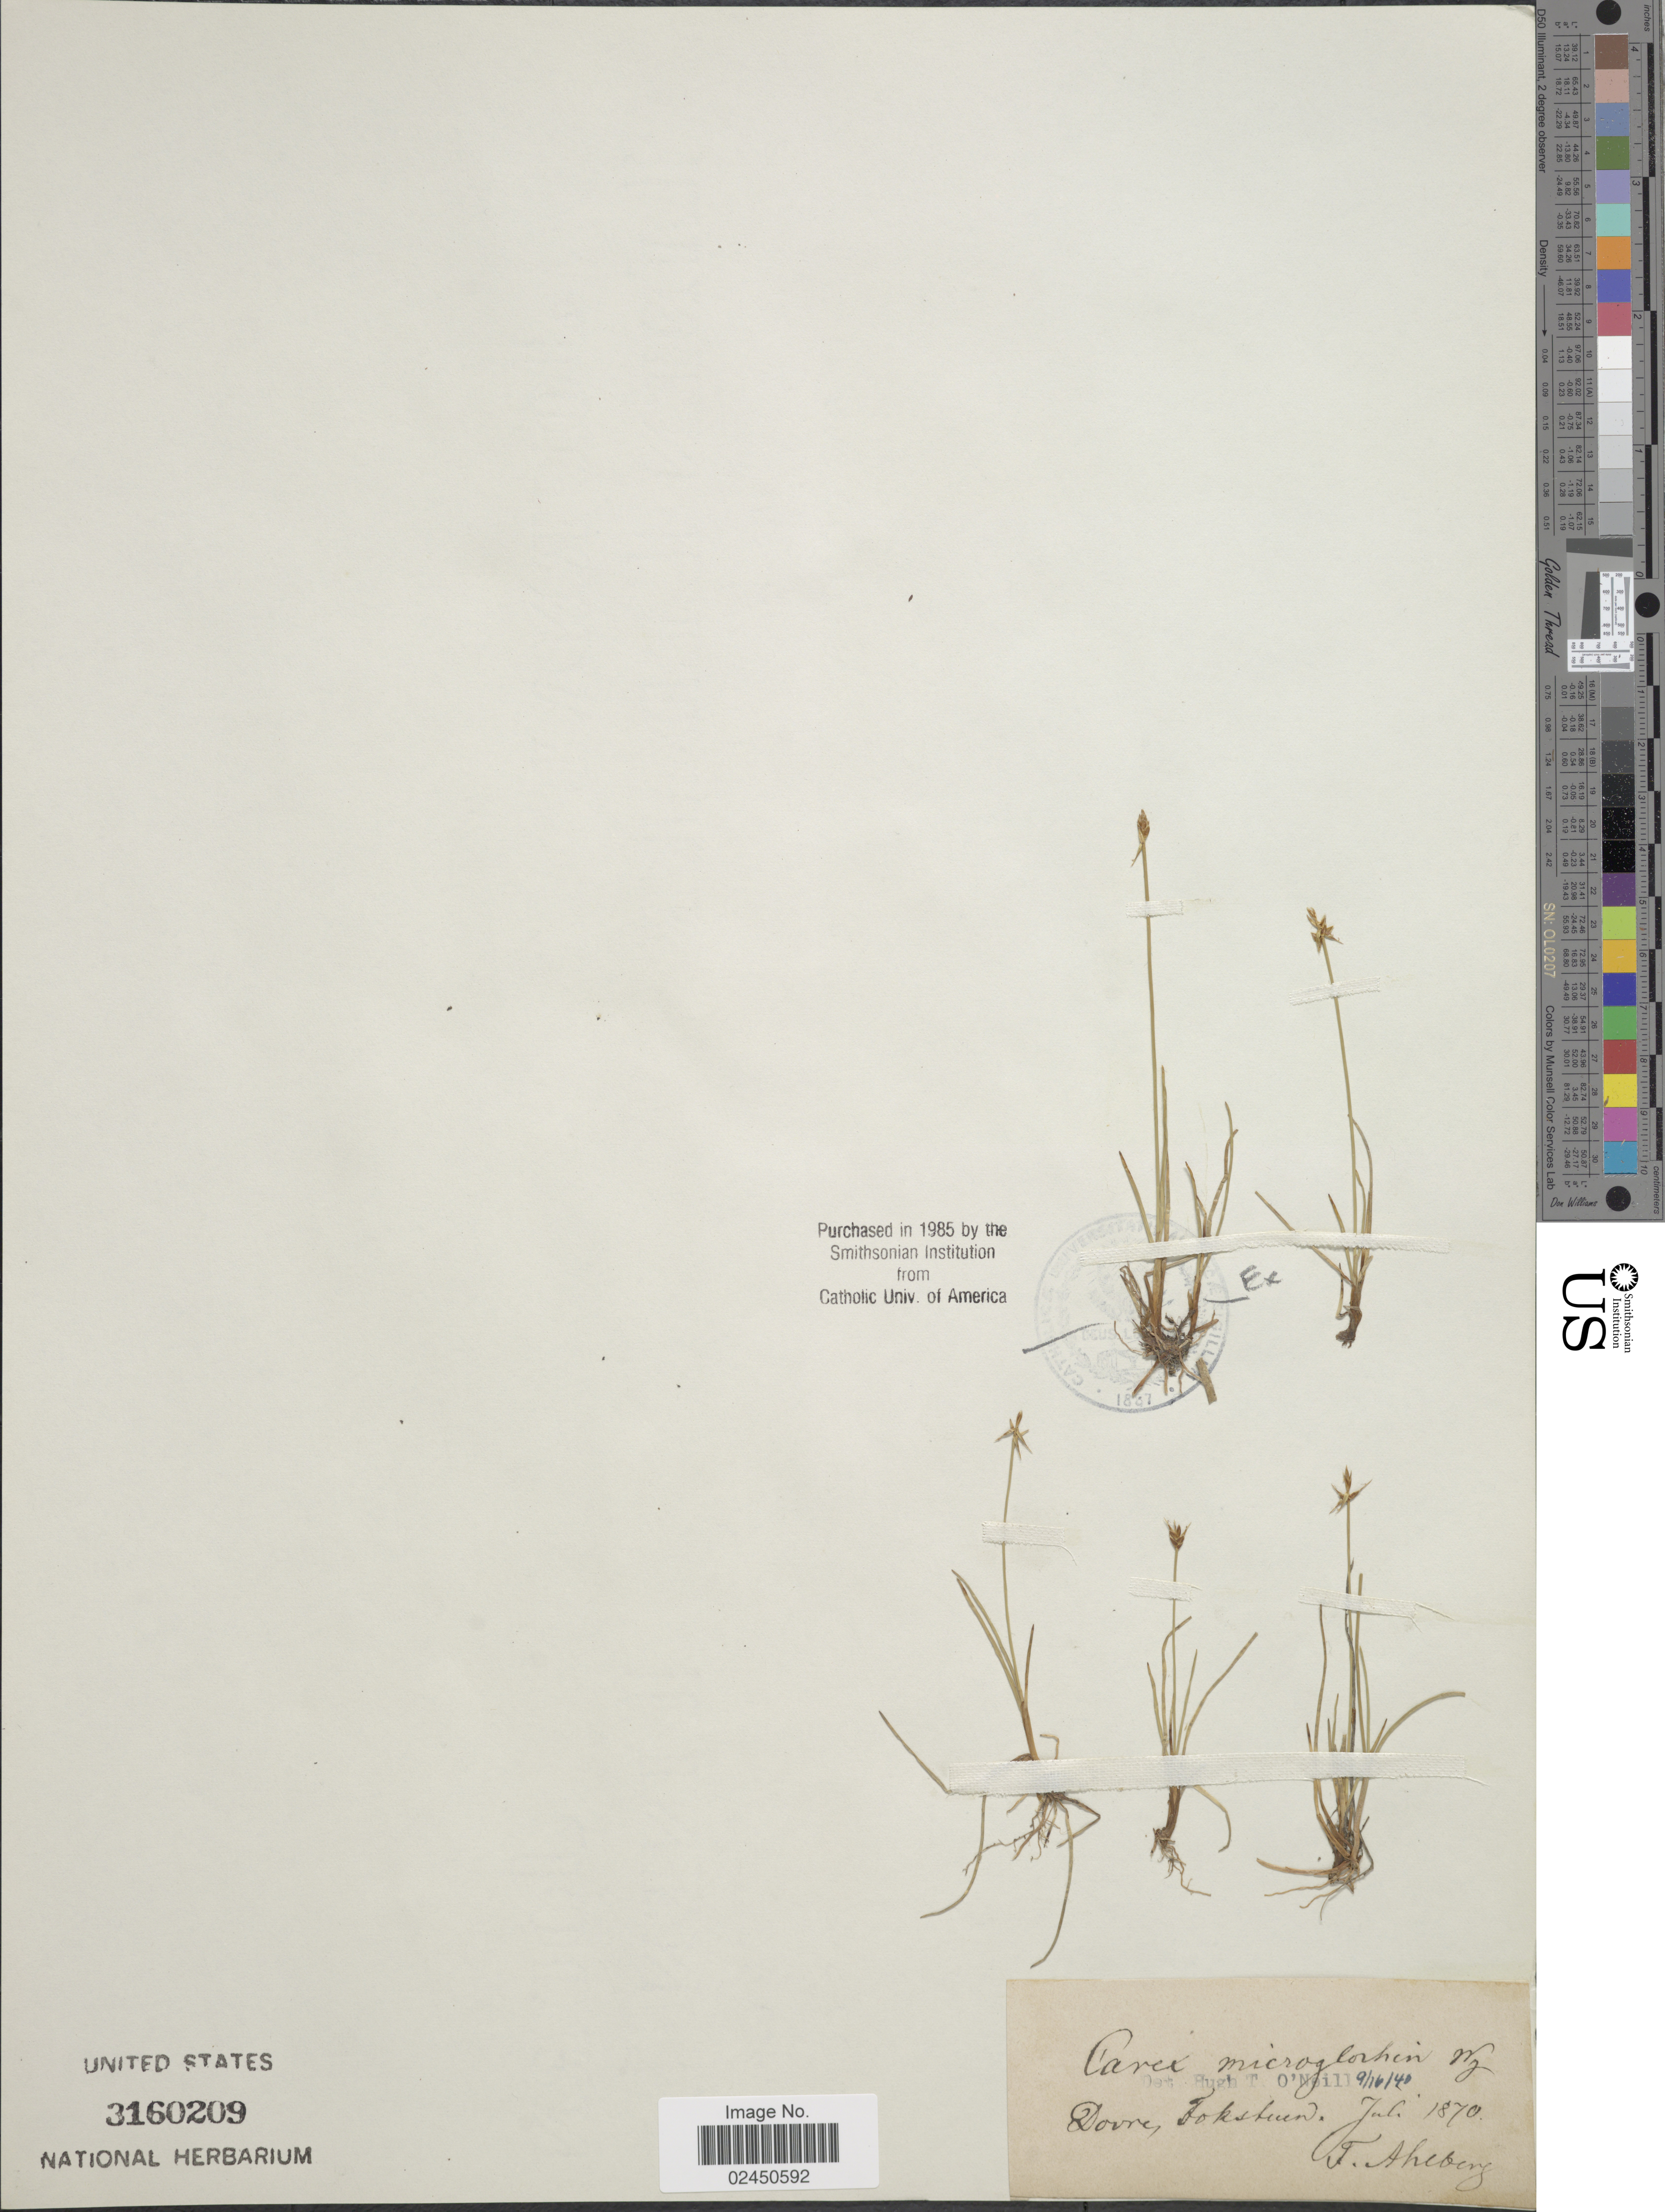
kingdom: Plantae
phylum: Tracheophyta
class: Liliopsida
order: Poales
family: Cyperaceae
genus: Carex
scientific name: Carex microglochin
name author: Wahlenb.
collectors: F. Ahlberg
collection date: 1870-07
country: Norway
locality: Dovre, Fokstuen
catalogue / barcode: US 3160209